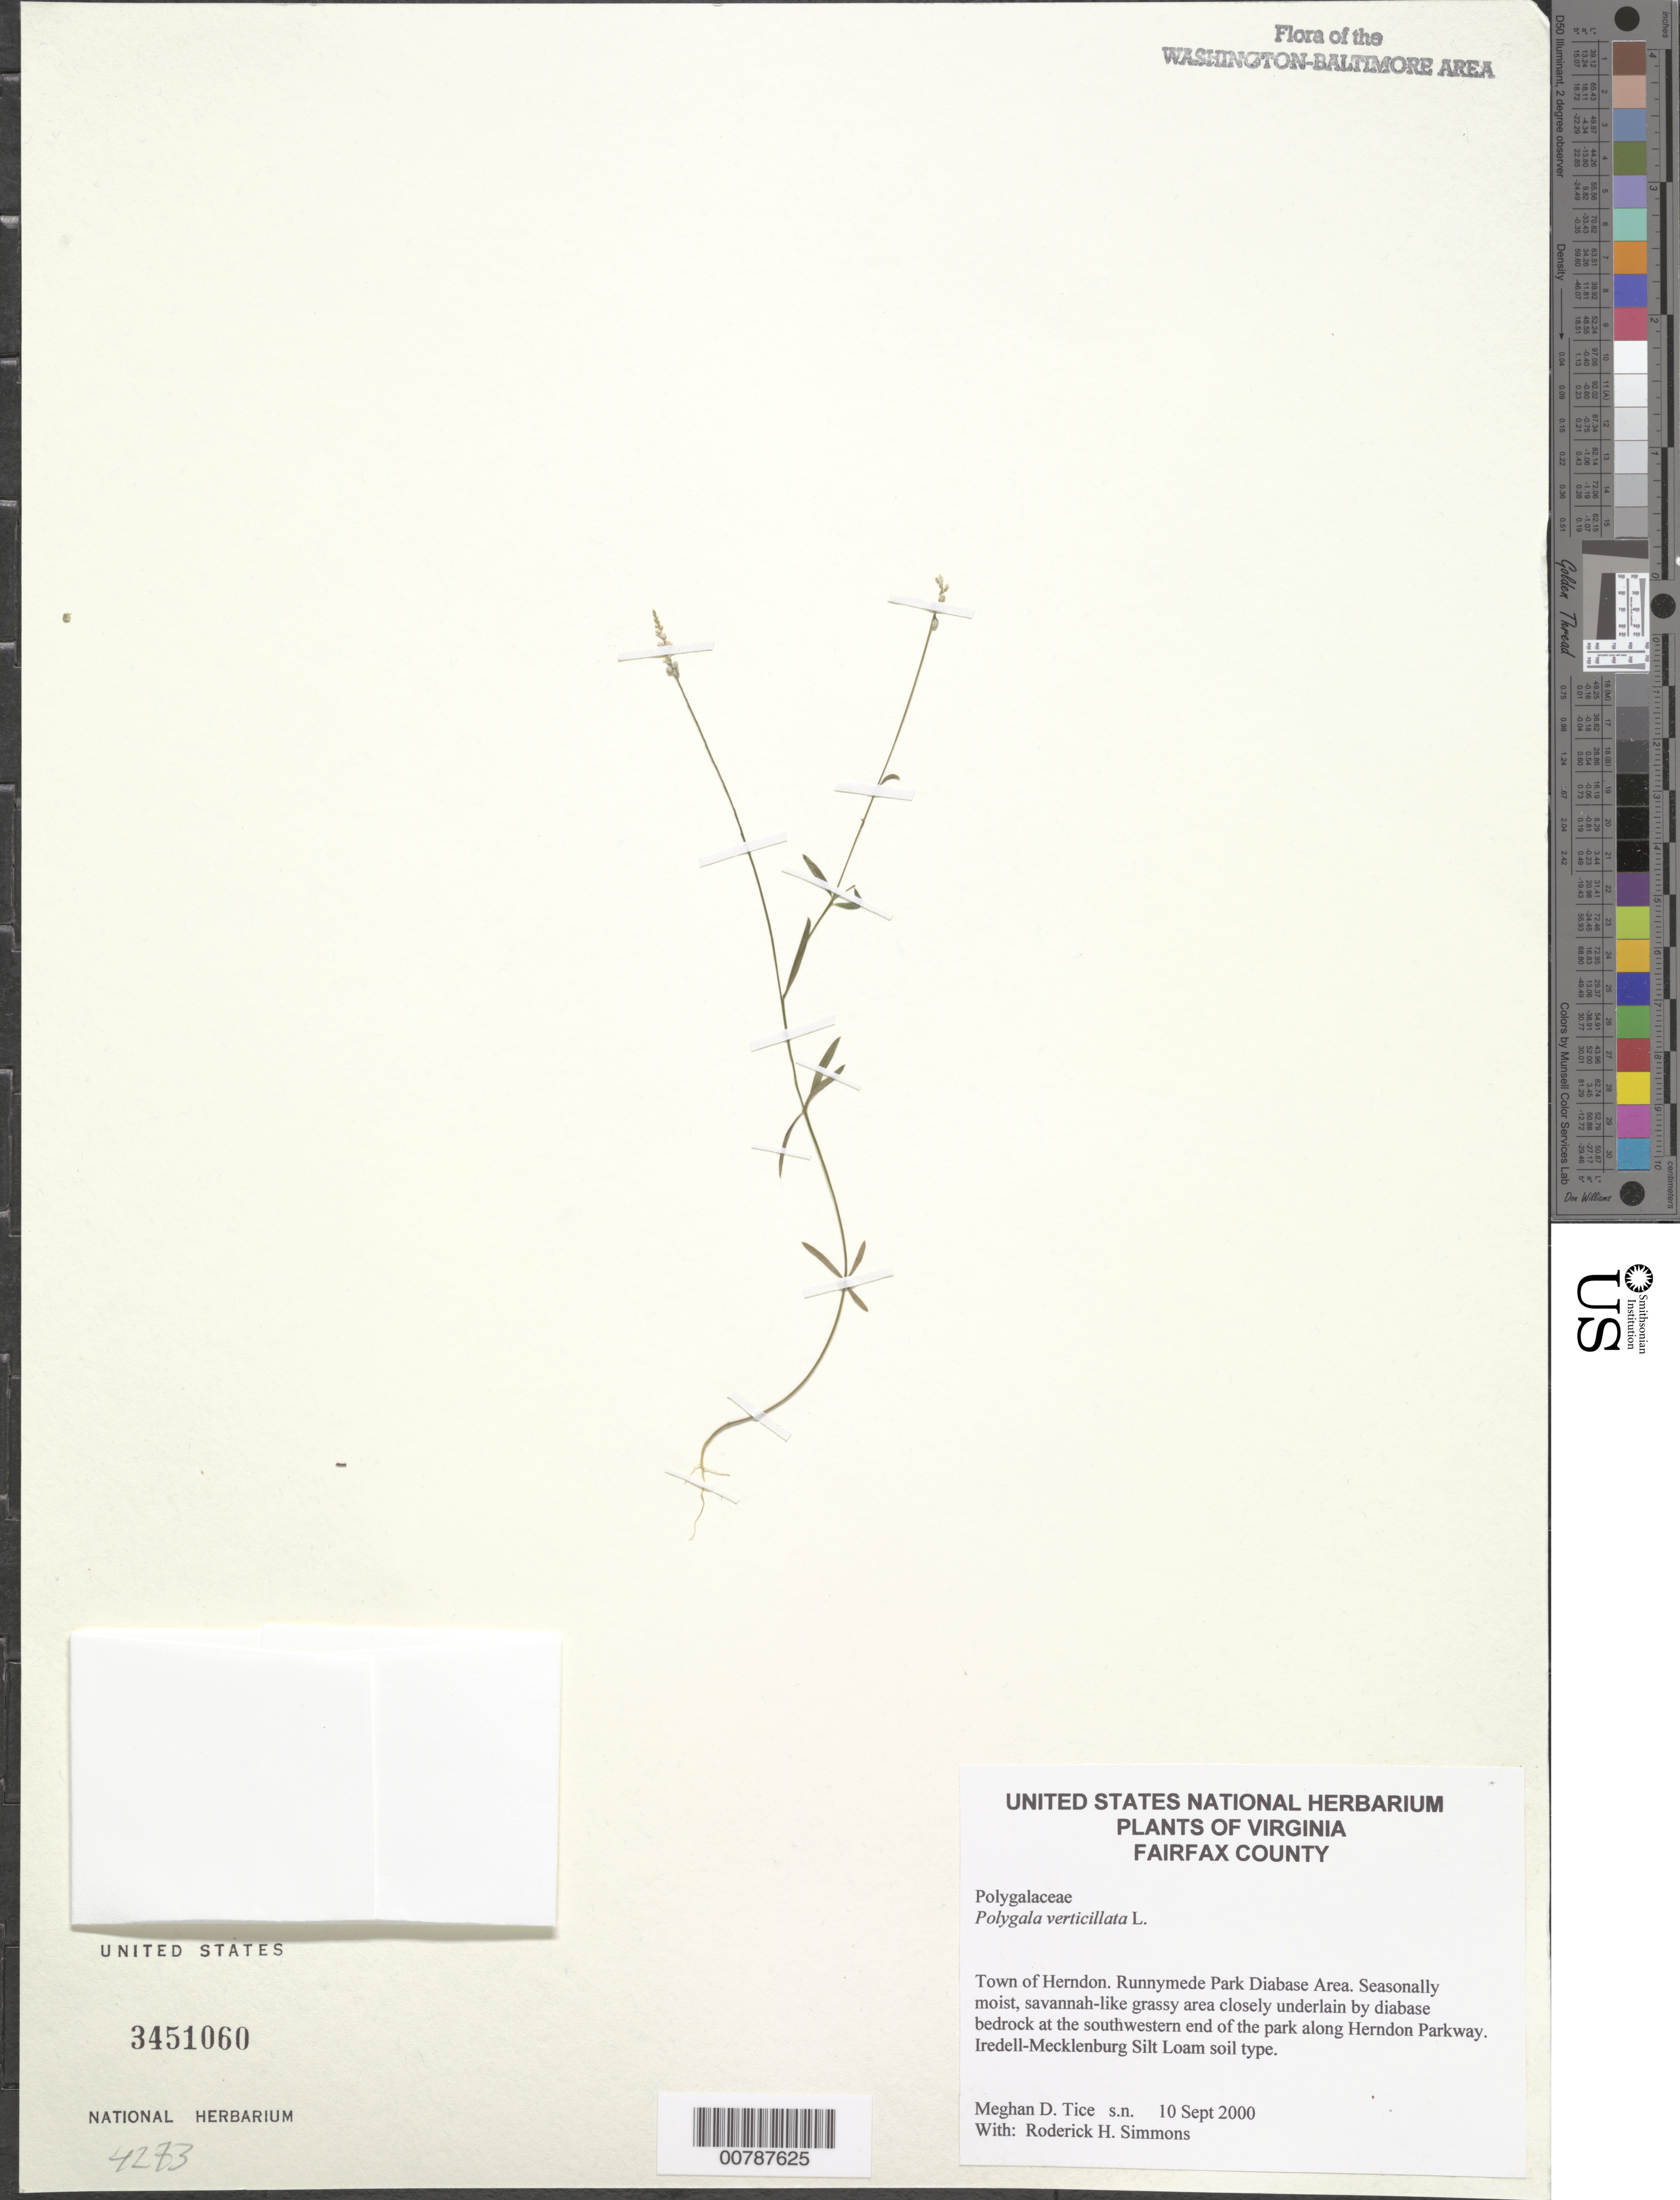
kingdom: Plantae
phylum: Tracheophyta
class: Magnoliopsida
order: Fabales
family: Polygalaceae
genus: Polygala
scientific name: Polygala verticillata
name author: L.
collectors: R. H. Simmons & M. Tice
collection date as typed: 10 Sep 2000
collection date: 2000-09-10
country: United States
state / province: Virginia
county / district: Fairfax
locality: Runnymede Park, Herndon.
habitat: Seasonally moist, savannah-like grassy area closely underlain by diabase bedrock at the southwestern end of the park along Herndon Parkway. Iredell-Mecklenburg Silt Loam soil type.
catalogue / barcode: US 3451060